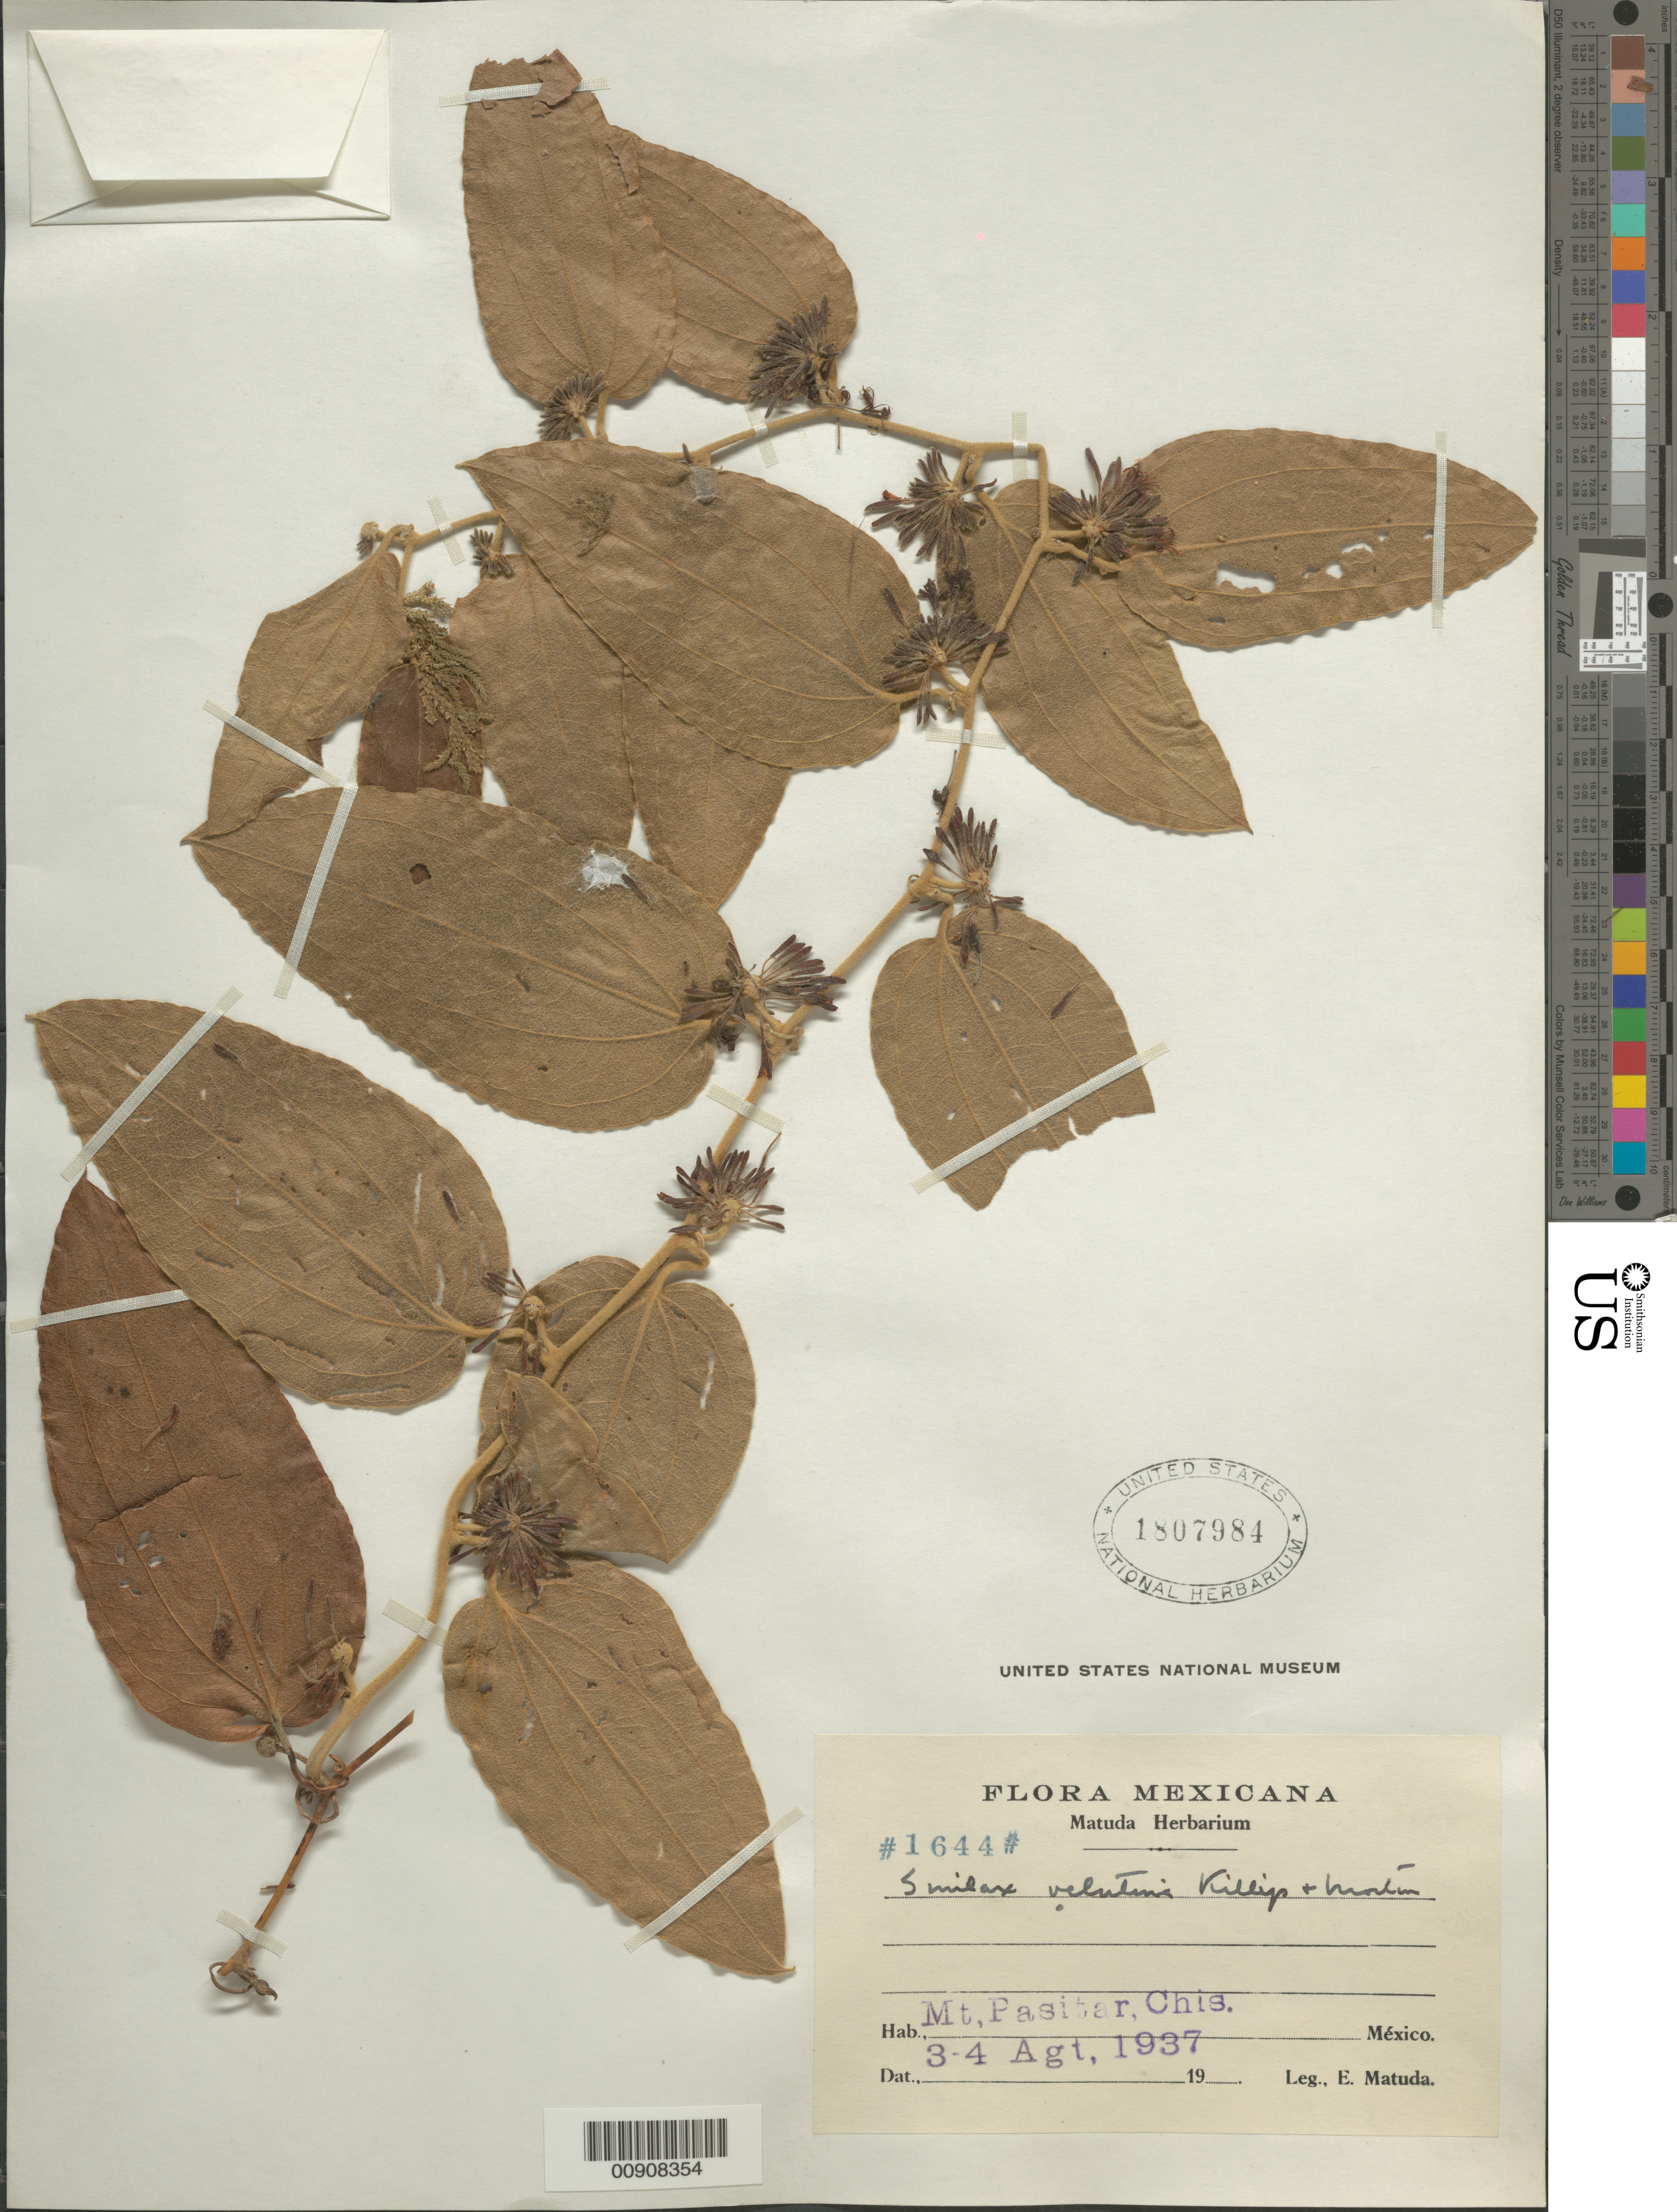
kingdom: Plantae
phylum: Tracheophyta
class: Liliopsida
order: Liliales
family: Smilacaceae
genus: Smilax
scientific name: Smilax velutina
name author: Killip & C.V. Morton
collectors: E. Matuda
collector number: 1644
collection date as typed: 03 Aug 1937 to 04 Aug 1937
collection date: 1937-08-03/1937-08-04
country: Mexico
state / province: Chiapas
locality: Mt. Pasitar, Chiapas.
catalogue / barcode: US 1807984